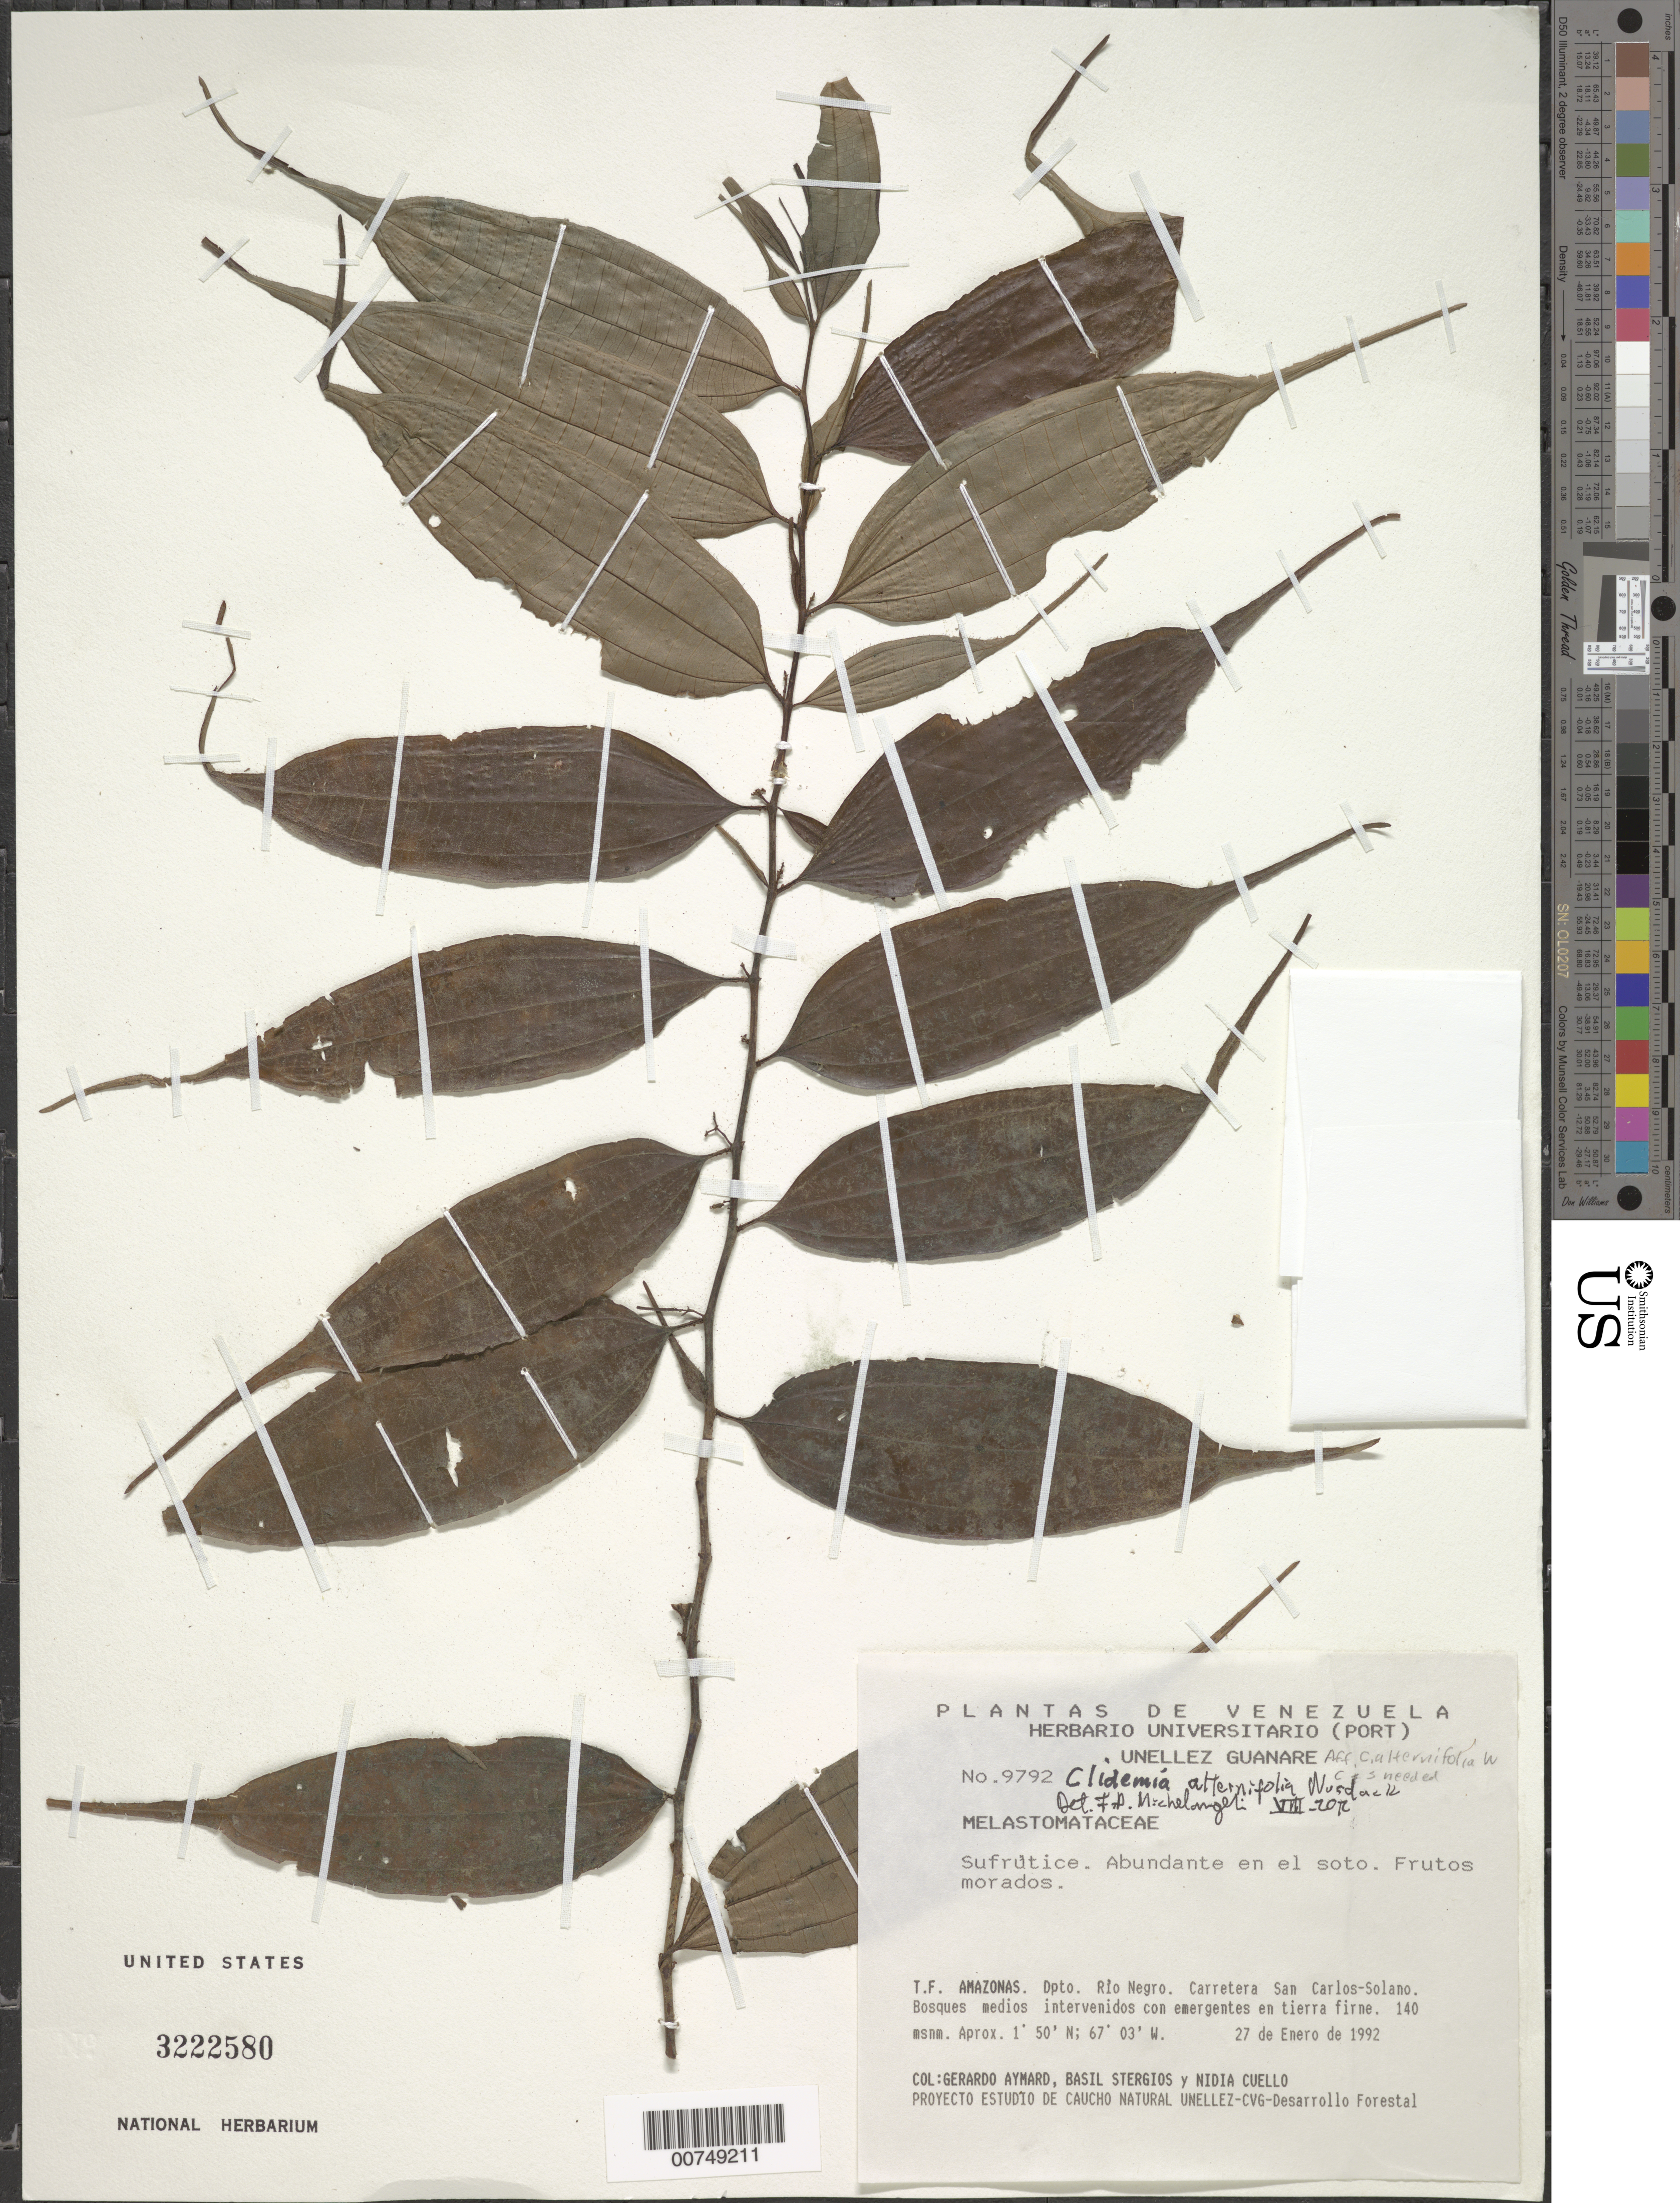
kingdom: Plantae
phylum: Tracheophyta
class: Magnoliopsida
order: Myrtales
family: Melastomataceae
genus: Clidemia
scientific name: Clidemia alternifolia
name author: Wurdack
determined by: Michelangeli, F. A.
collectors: G. A. Aymard, B. G. Stergios & N. L. Cuello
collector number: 9792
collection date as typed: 27-Jan-92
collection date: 1992-01-27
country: Venezuela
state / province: Amazonas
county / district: Río Negro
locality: San Carlos-Solano carretera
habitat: El soto; bosques medios con emergentes en tierra firme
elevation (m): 140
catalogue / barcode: US 3222580